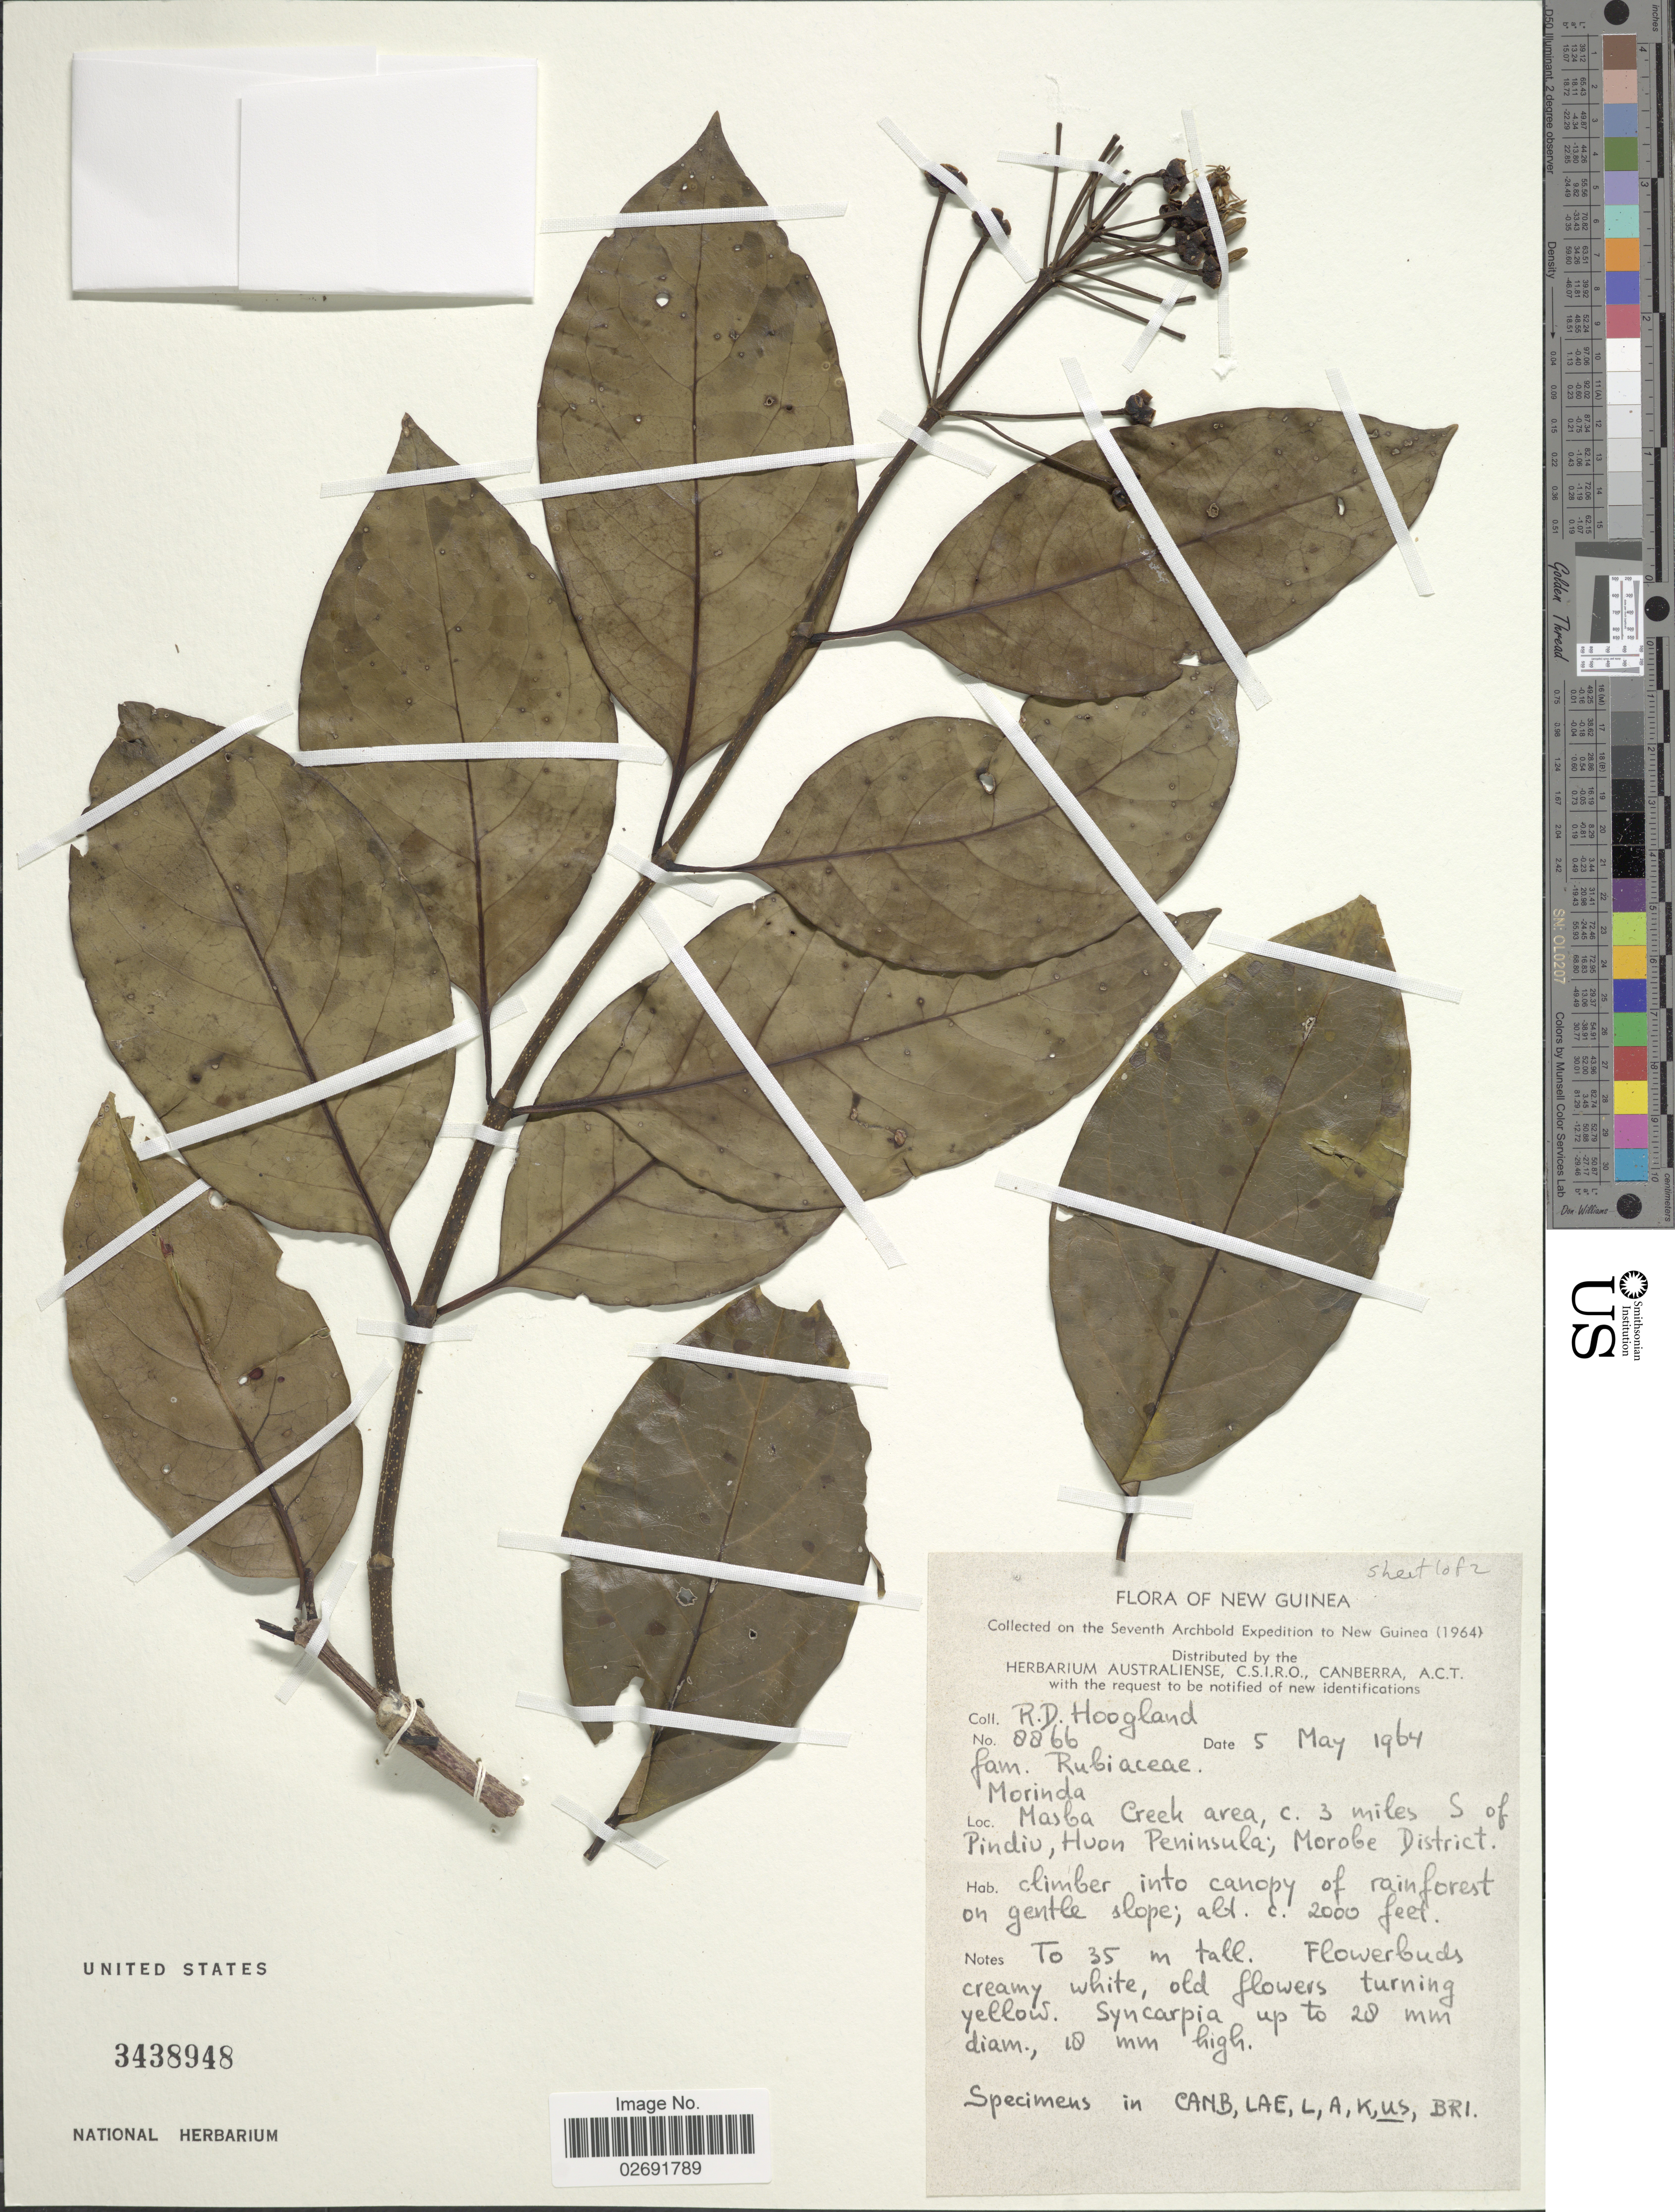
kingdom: Plantae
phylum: Tracheophyta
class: Magnoliopsida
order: Gentianales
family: Rubiaceae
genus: Gynochthodes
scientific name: Gynochthodes sp.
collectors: R. D. Hoogland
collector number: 8866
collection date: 1964-05-05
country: Papua New Guinea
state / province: Morobe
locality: New Guinea, Masba Creek area, c. 3 miles S of Pindiu, Huon Peninsula; Morobe District, climber into canopy of rainforest on gentle slope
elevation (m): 610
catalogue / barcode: US 3438948